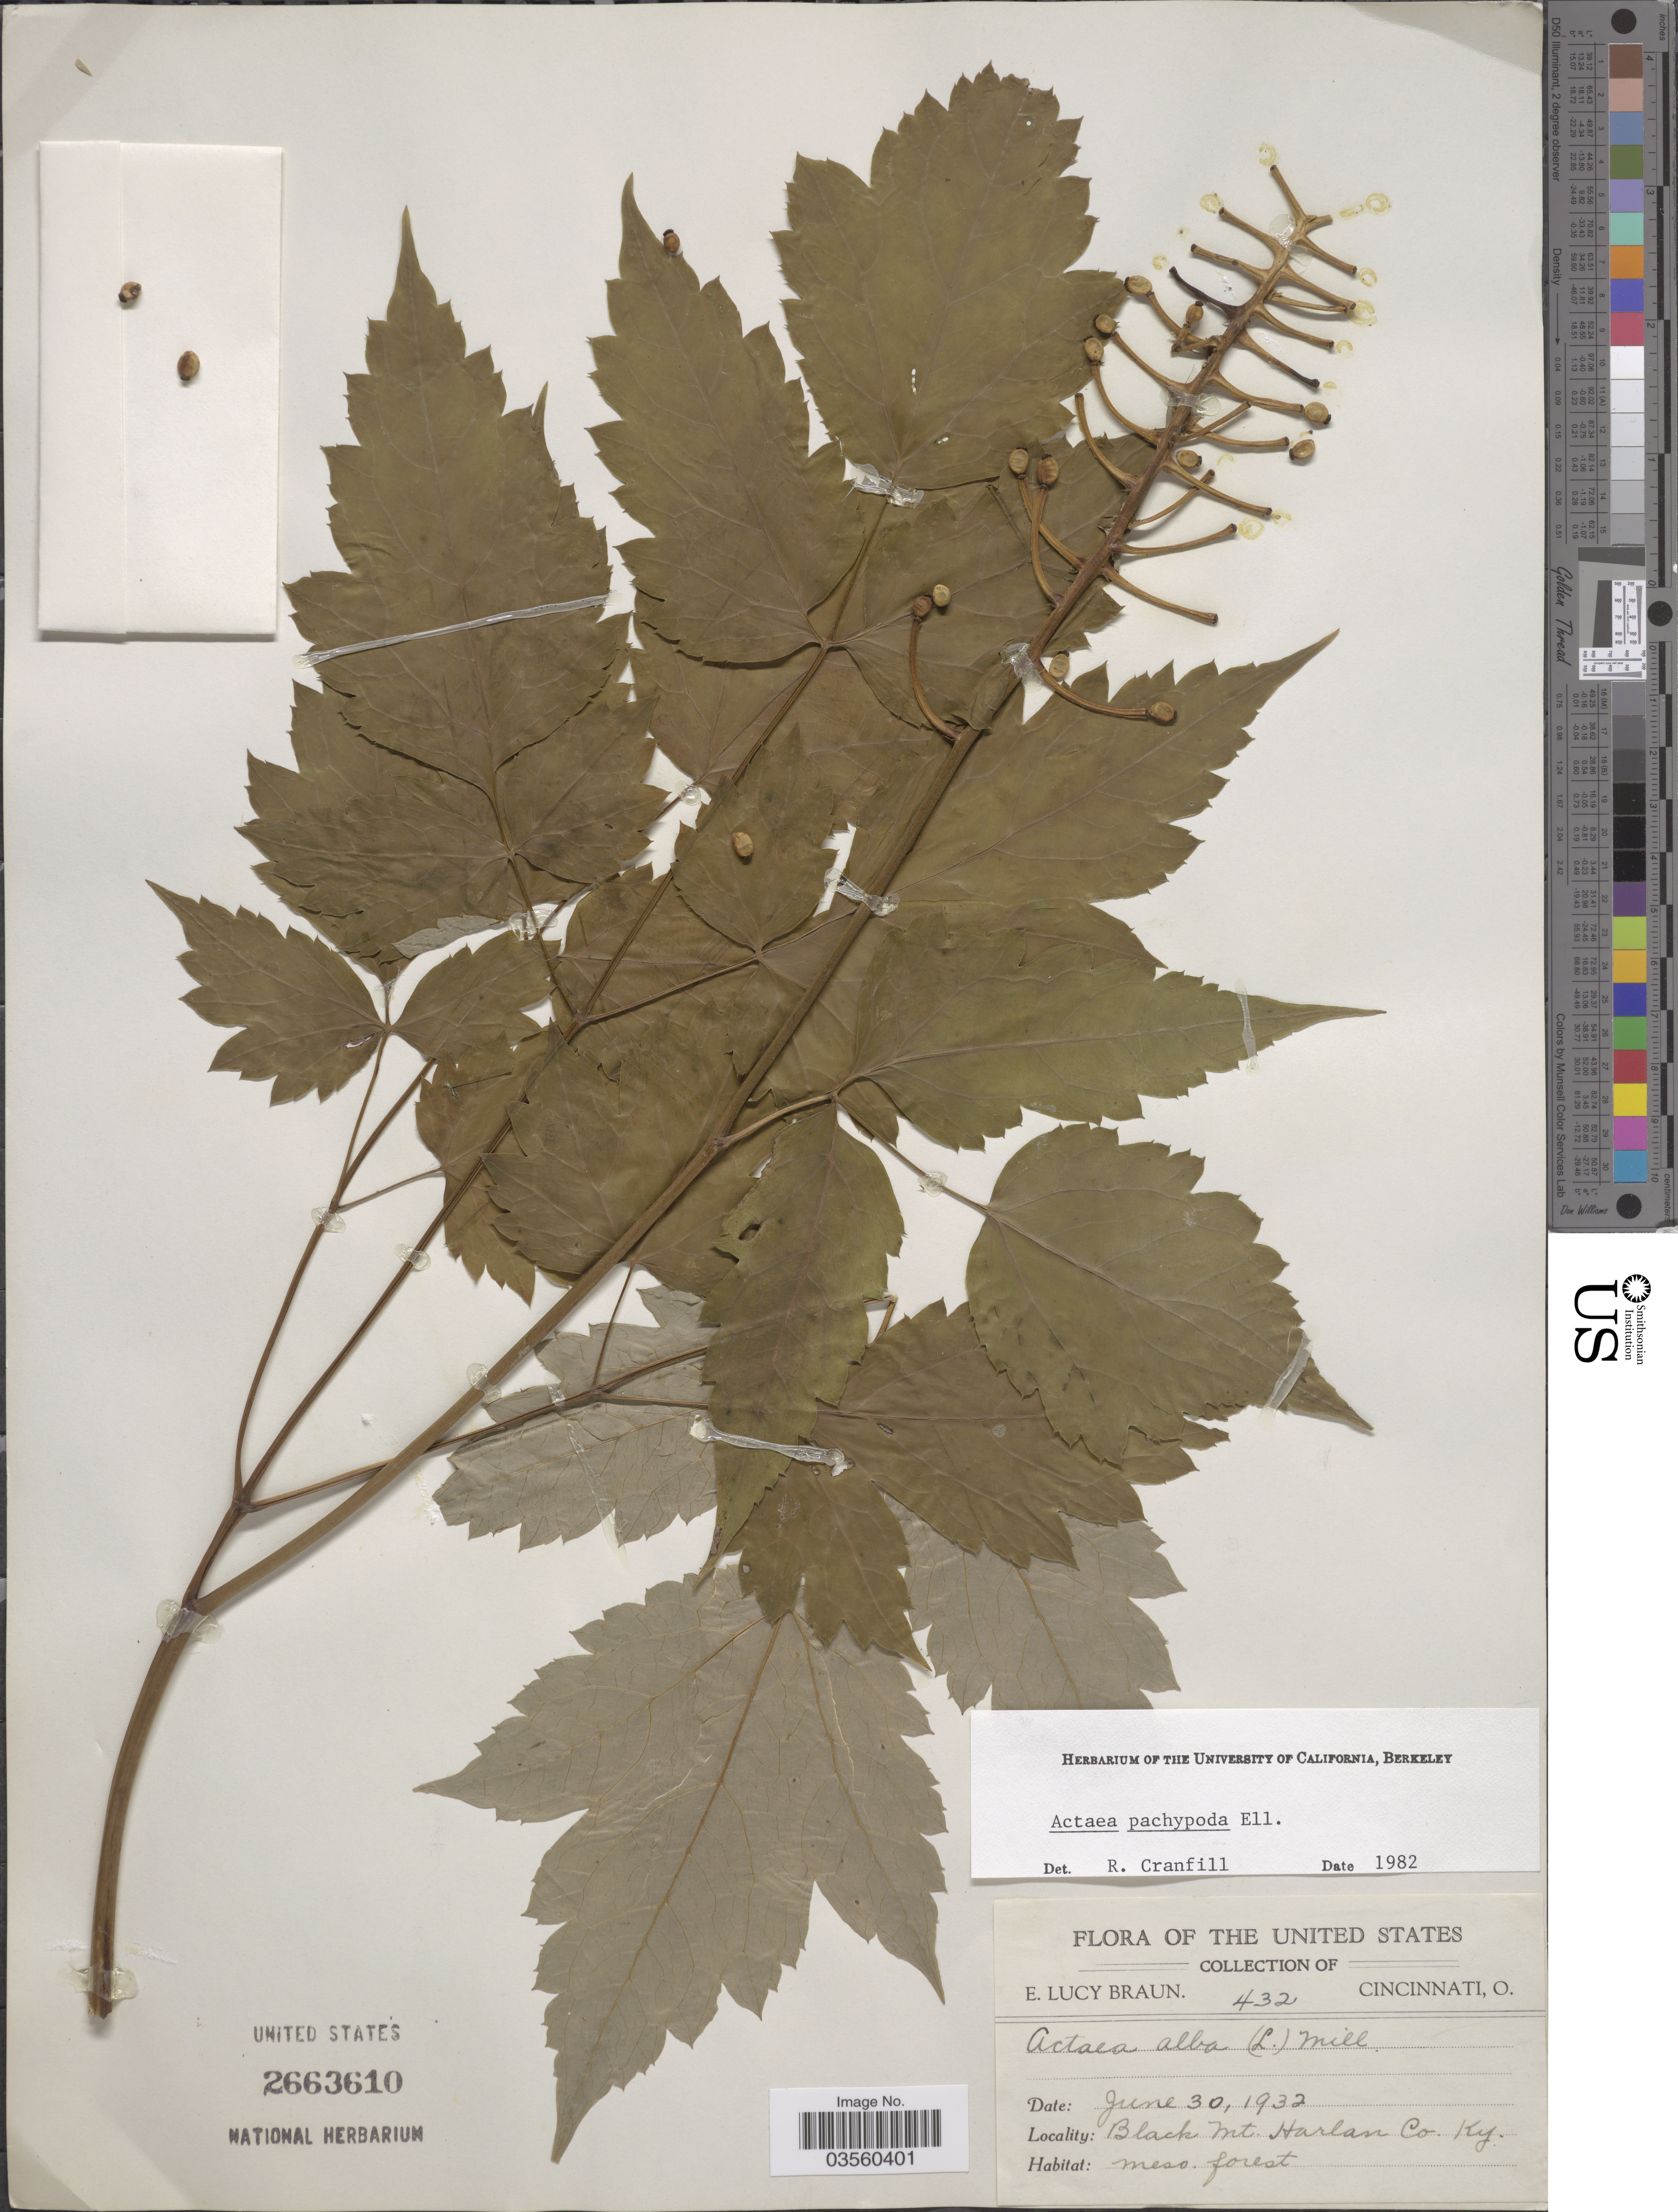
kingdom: Plantae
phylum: Tracheophyta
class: Magnoliopsida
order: Ranunculales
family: Ranunculaceae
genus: Actaea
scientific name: Actaea pachypoda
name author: Elliott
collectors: E. L. Braun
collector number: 432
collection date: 1932-06-30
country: United States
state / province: Kentucky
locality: Black Mt. Harlan Co.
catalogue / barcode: US 2663610